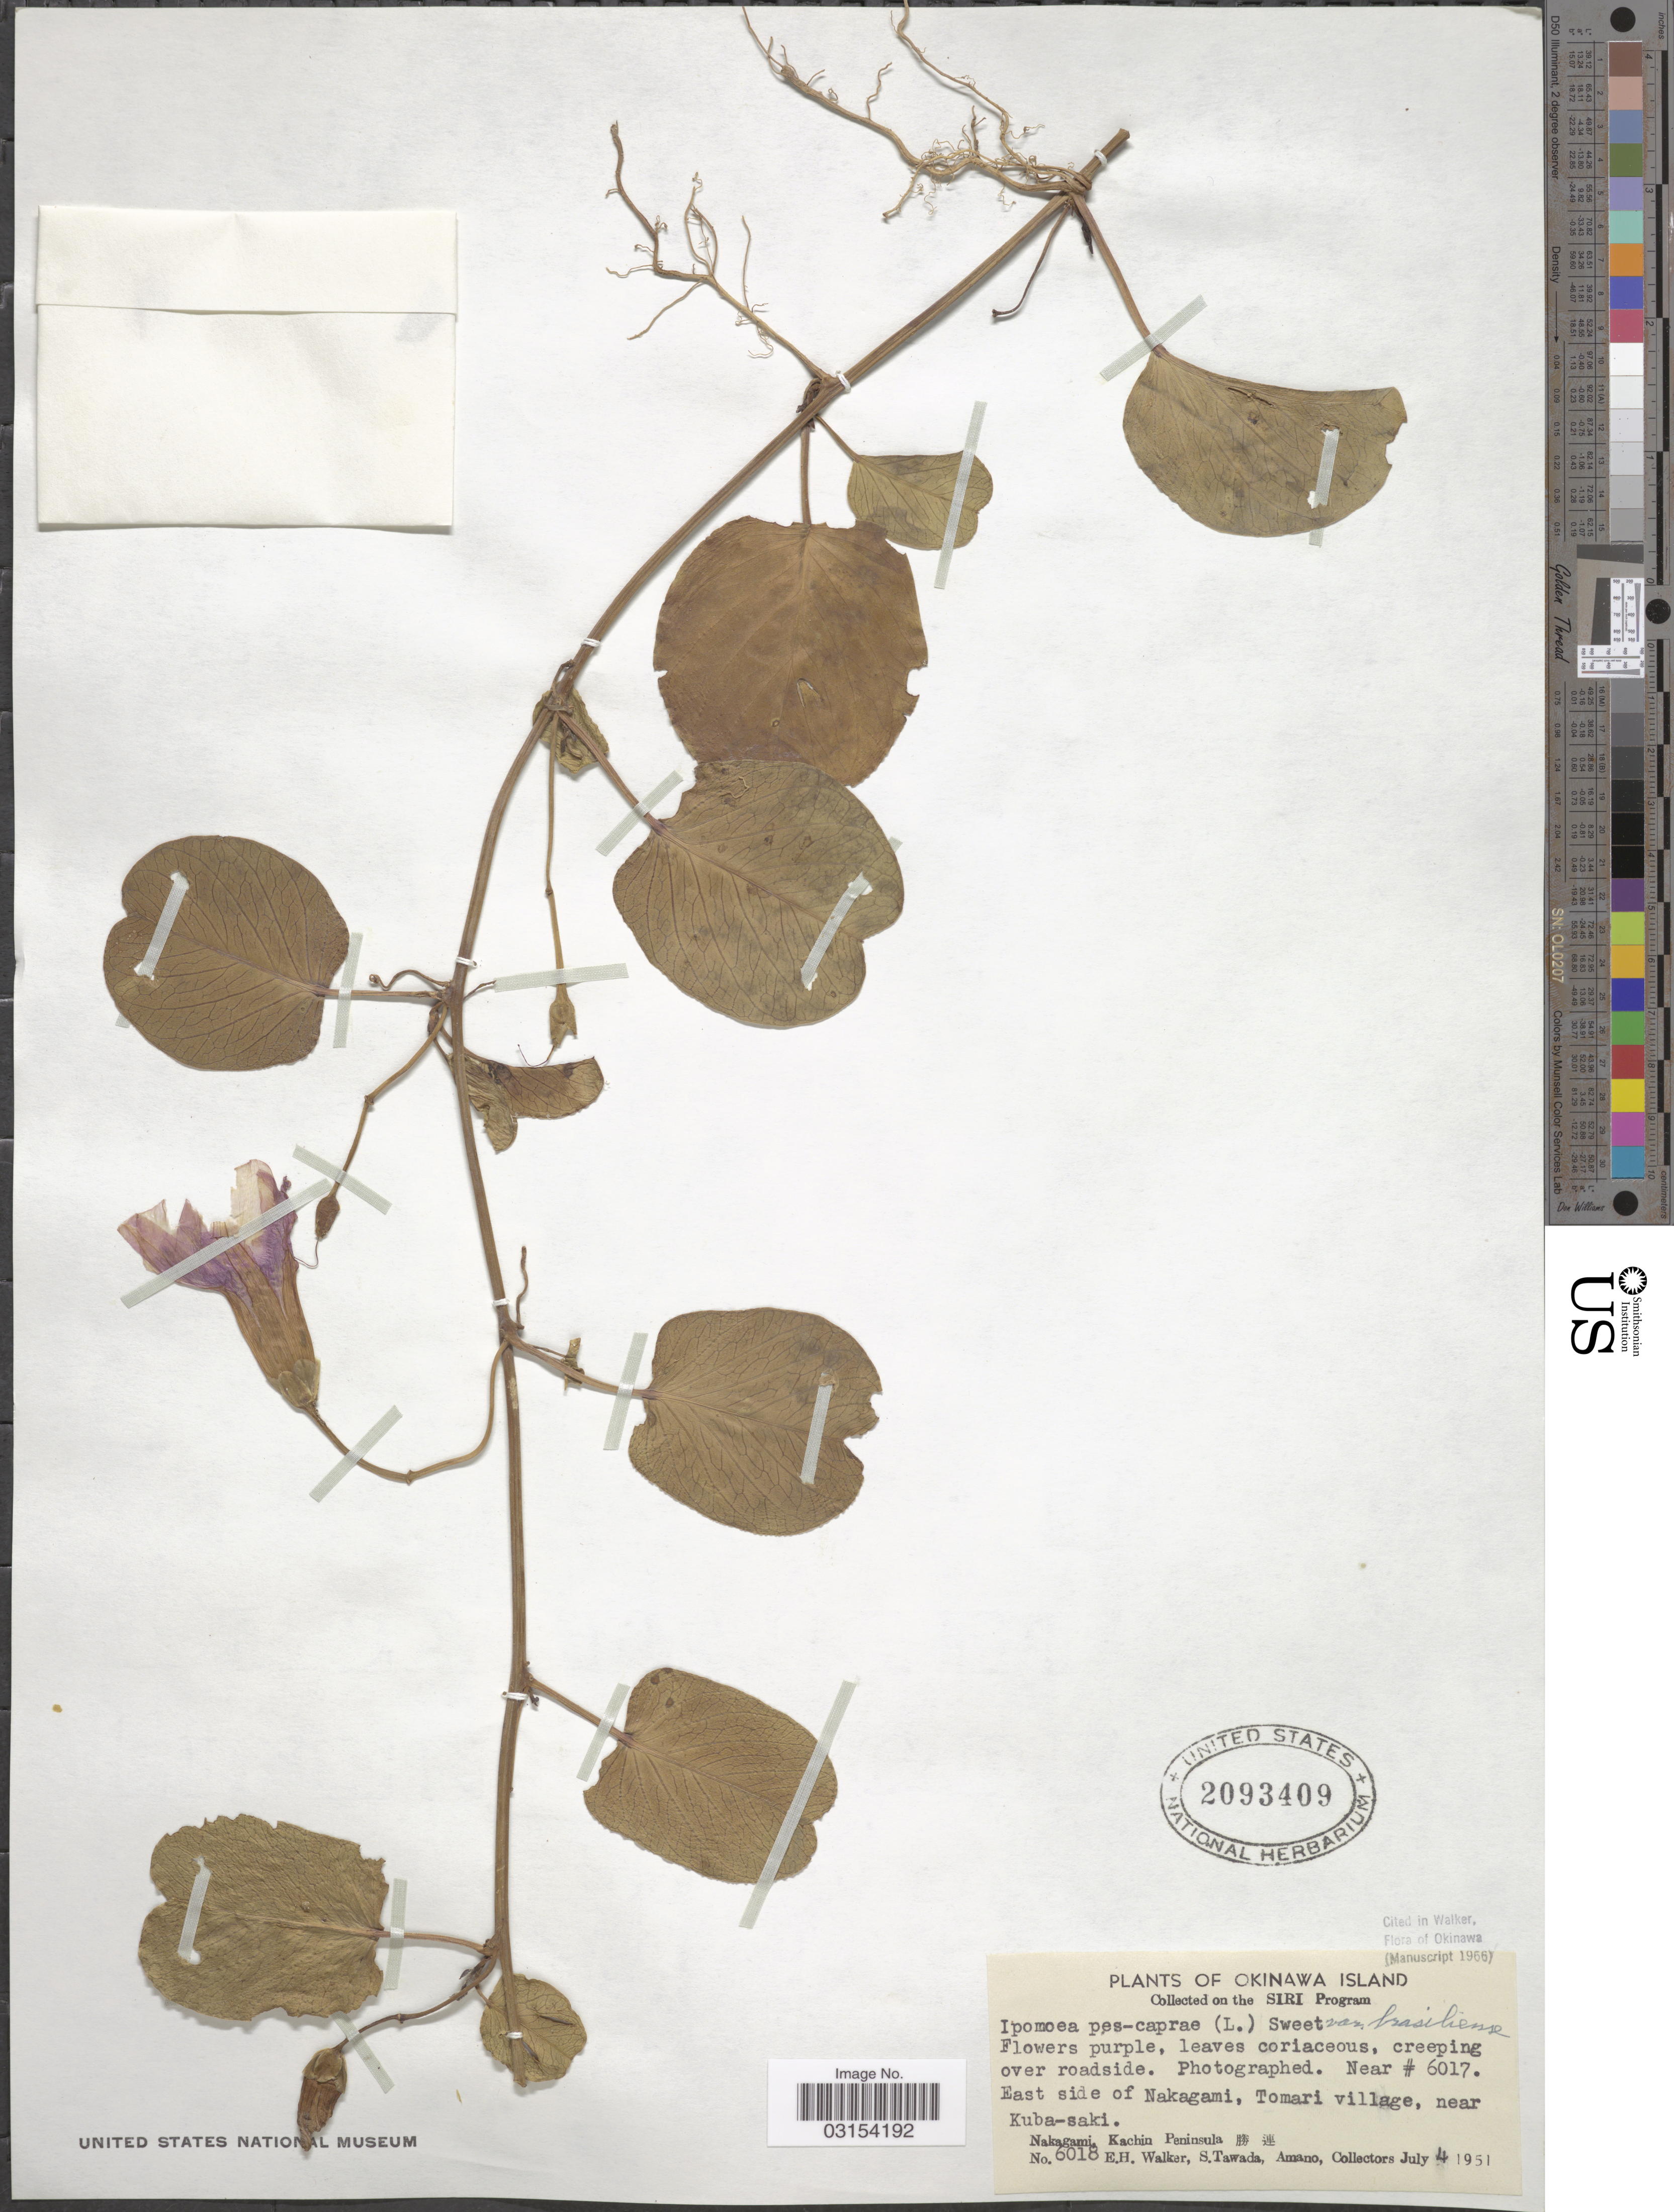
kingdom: Plantae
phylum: Tracheophyta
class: Magnoliopsida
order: Solanales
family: Convolvulaceae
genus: Ipomoea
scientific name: Ipomoea pes-caprae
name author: (L.) R. Br.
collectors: E. H. Walker, S. Tawada & Amano, --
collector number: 6018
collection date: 1951-07-04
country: Japan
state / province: Okinawa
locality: Okinawa Island, Near #6017, East side of Nakagami, Tomari village, near Kuba-saki, Nakagami, Kachin Peninsula X.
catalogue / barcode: US 2093409